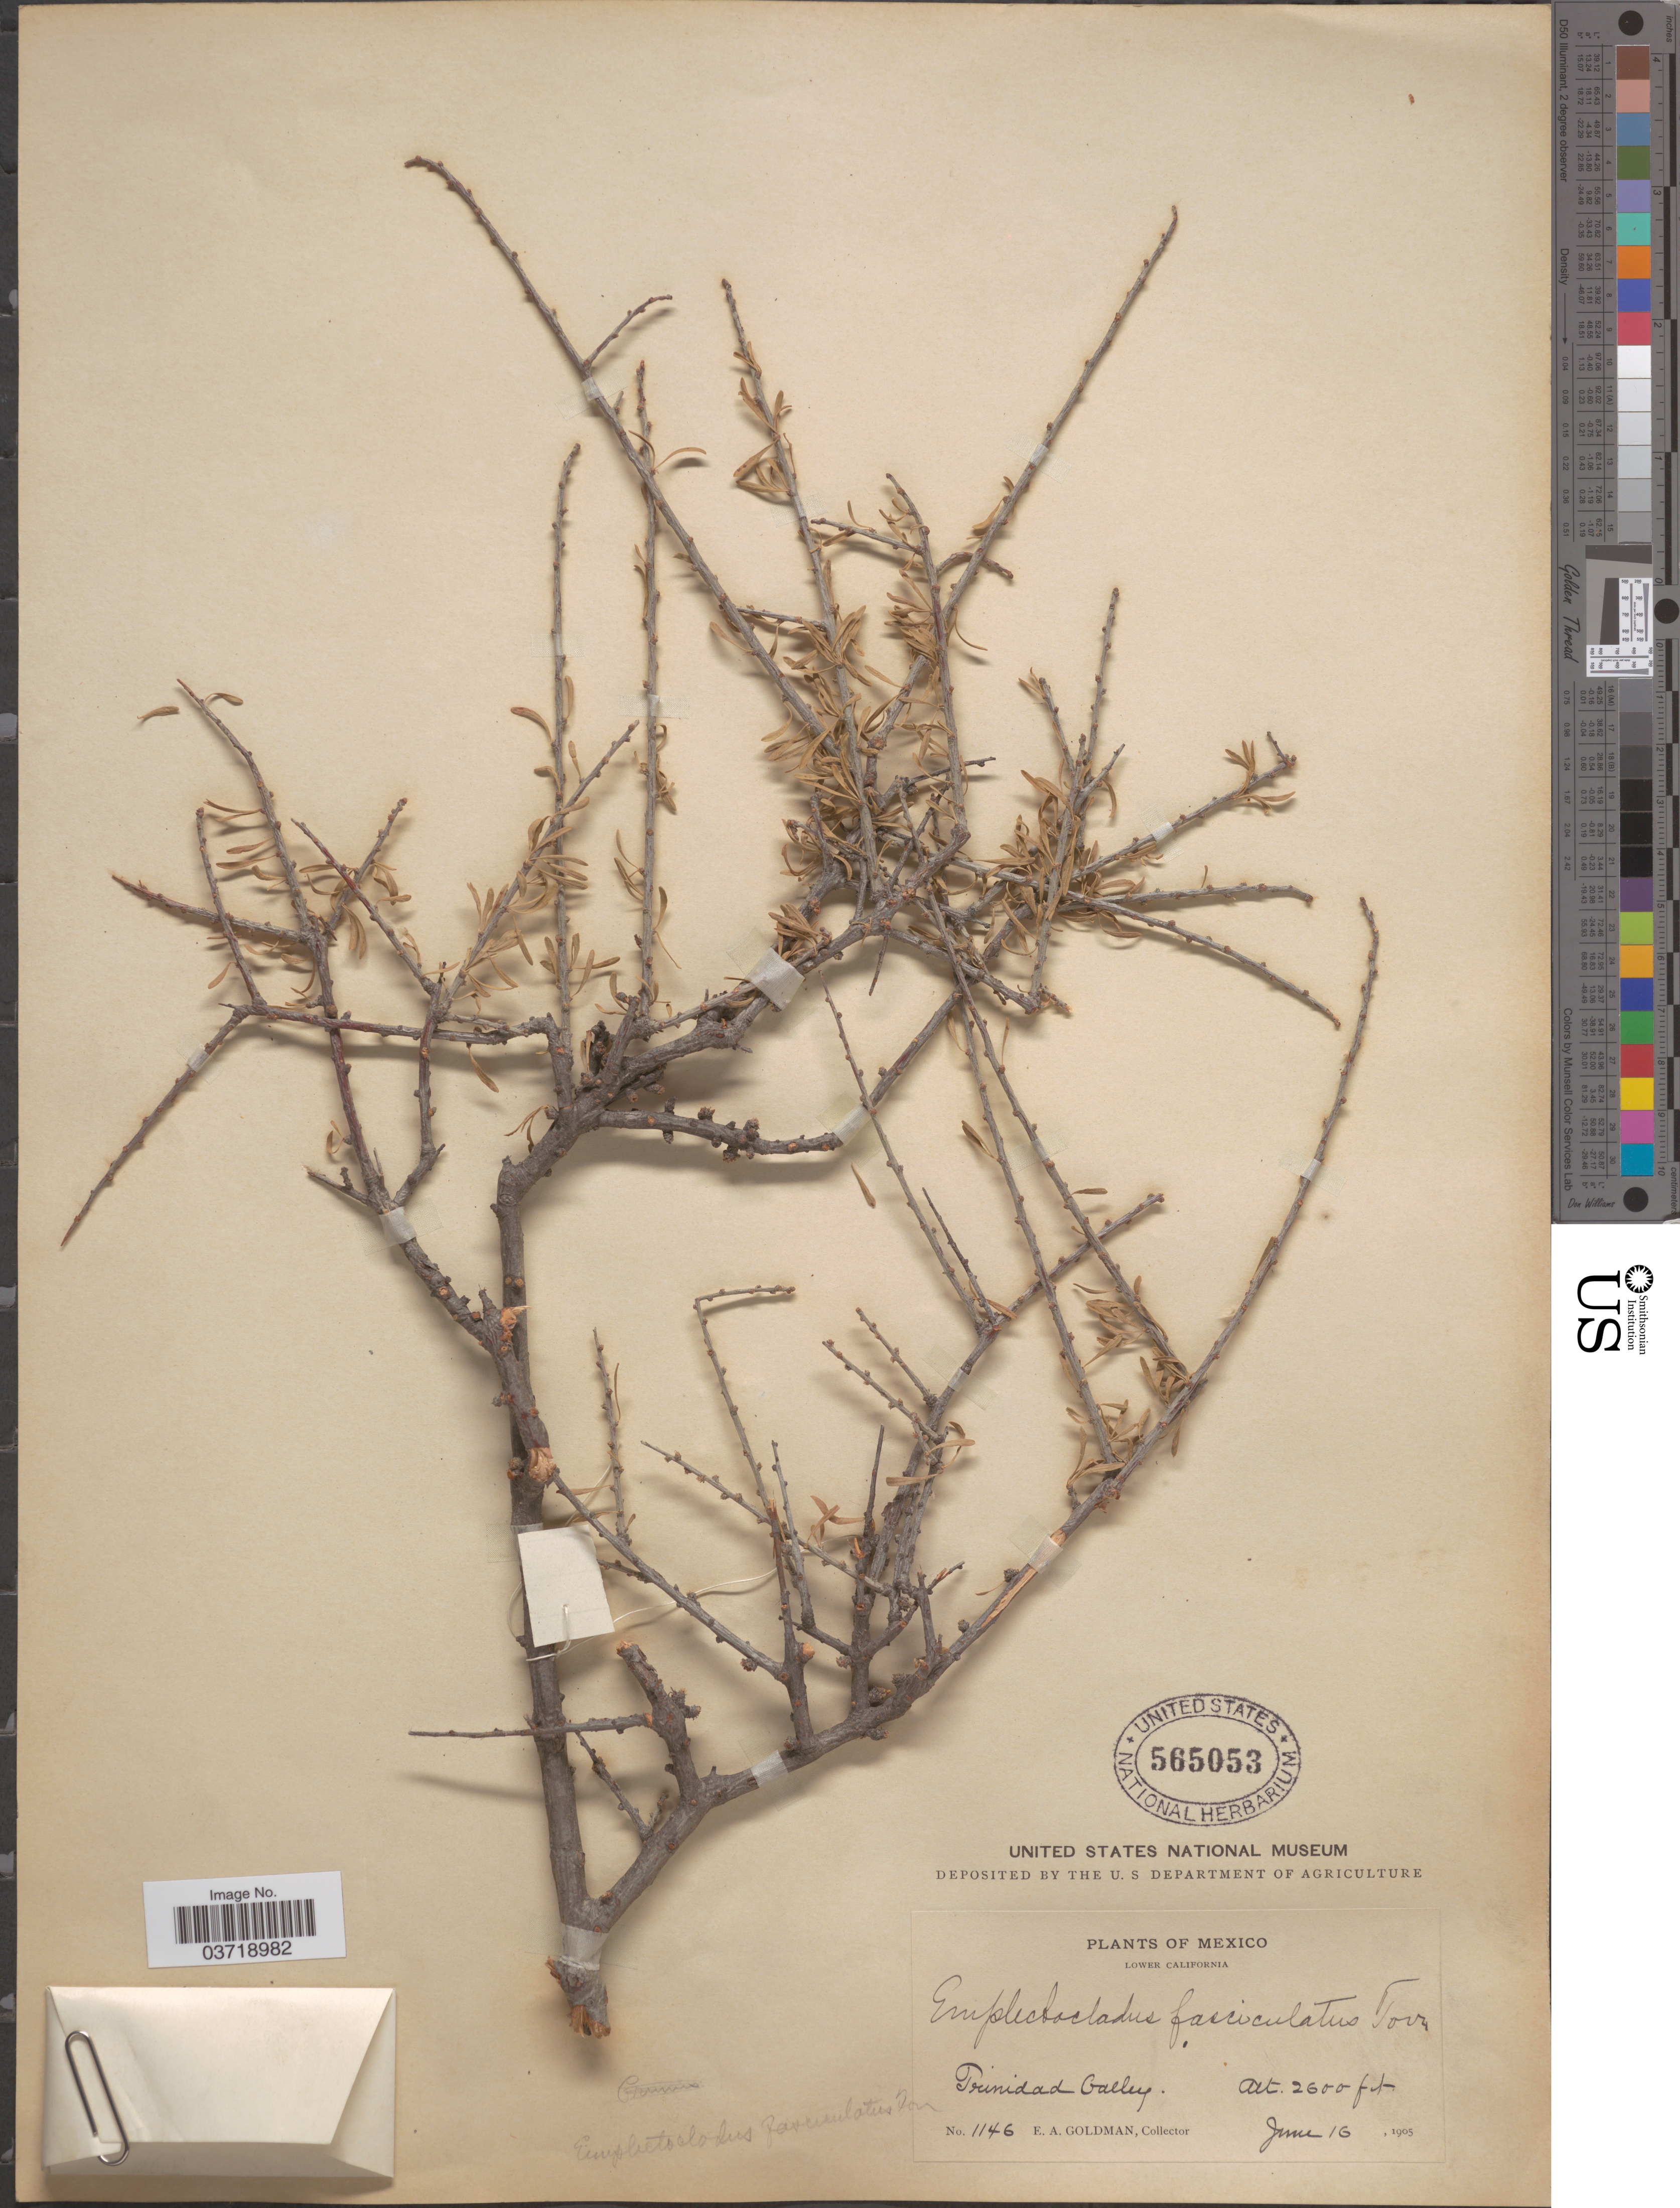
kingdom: Plantae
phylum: Tracheophyta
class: Magnoliopsida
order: Rosales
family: Rosaceae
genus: Prunus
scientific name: Prunus fasciculata var. fasciculata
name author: (Torr.) A. Gray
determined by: Strong, Mark T., (BOT), Smithsonian Institution - National Museum of Natural History (UNITED STATES)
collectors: E. A. Goldman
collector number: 1146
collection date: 1905-06-16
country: Mexico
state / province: Baja California Norte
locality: Lower California. Trinidad Valley.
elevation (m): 792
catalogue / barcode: US 565053